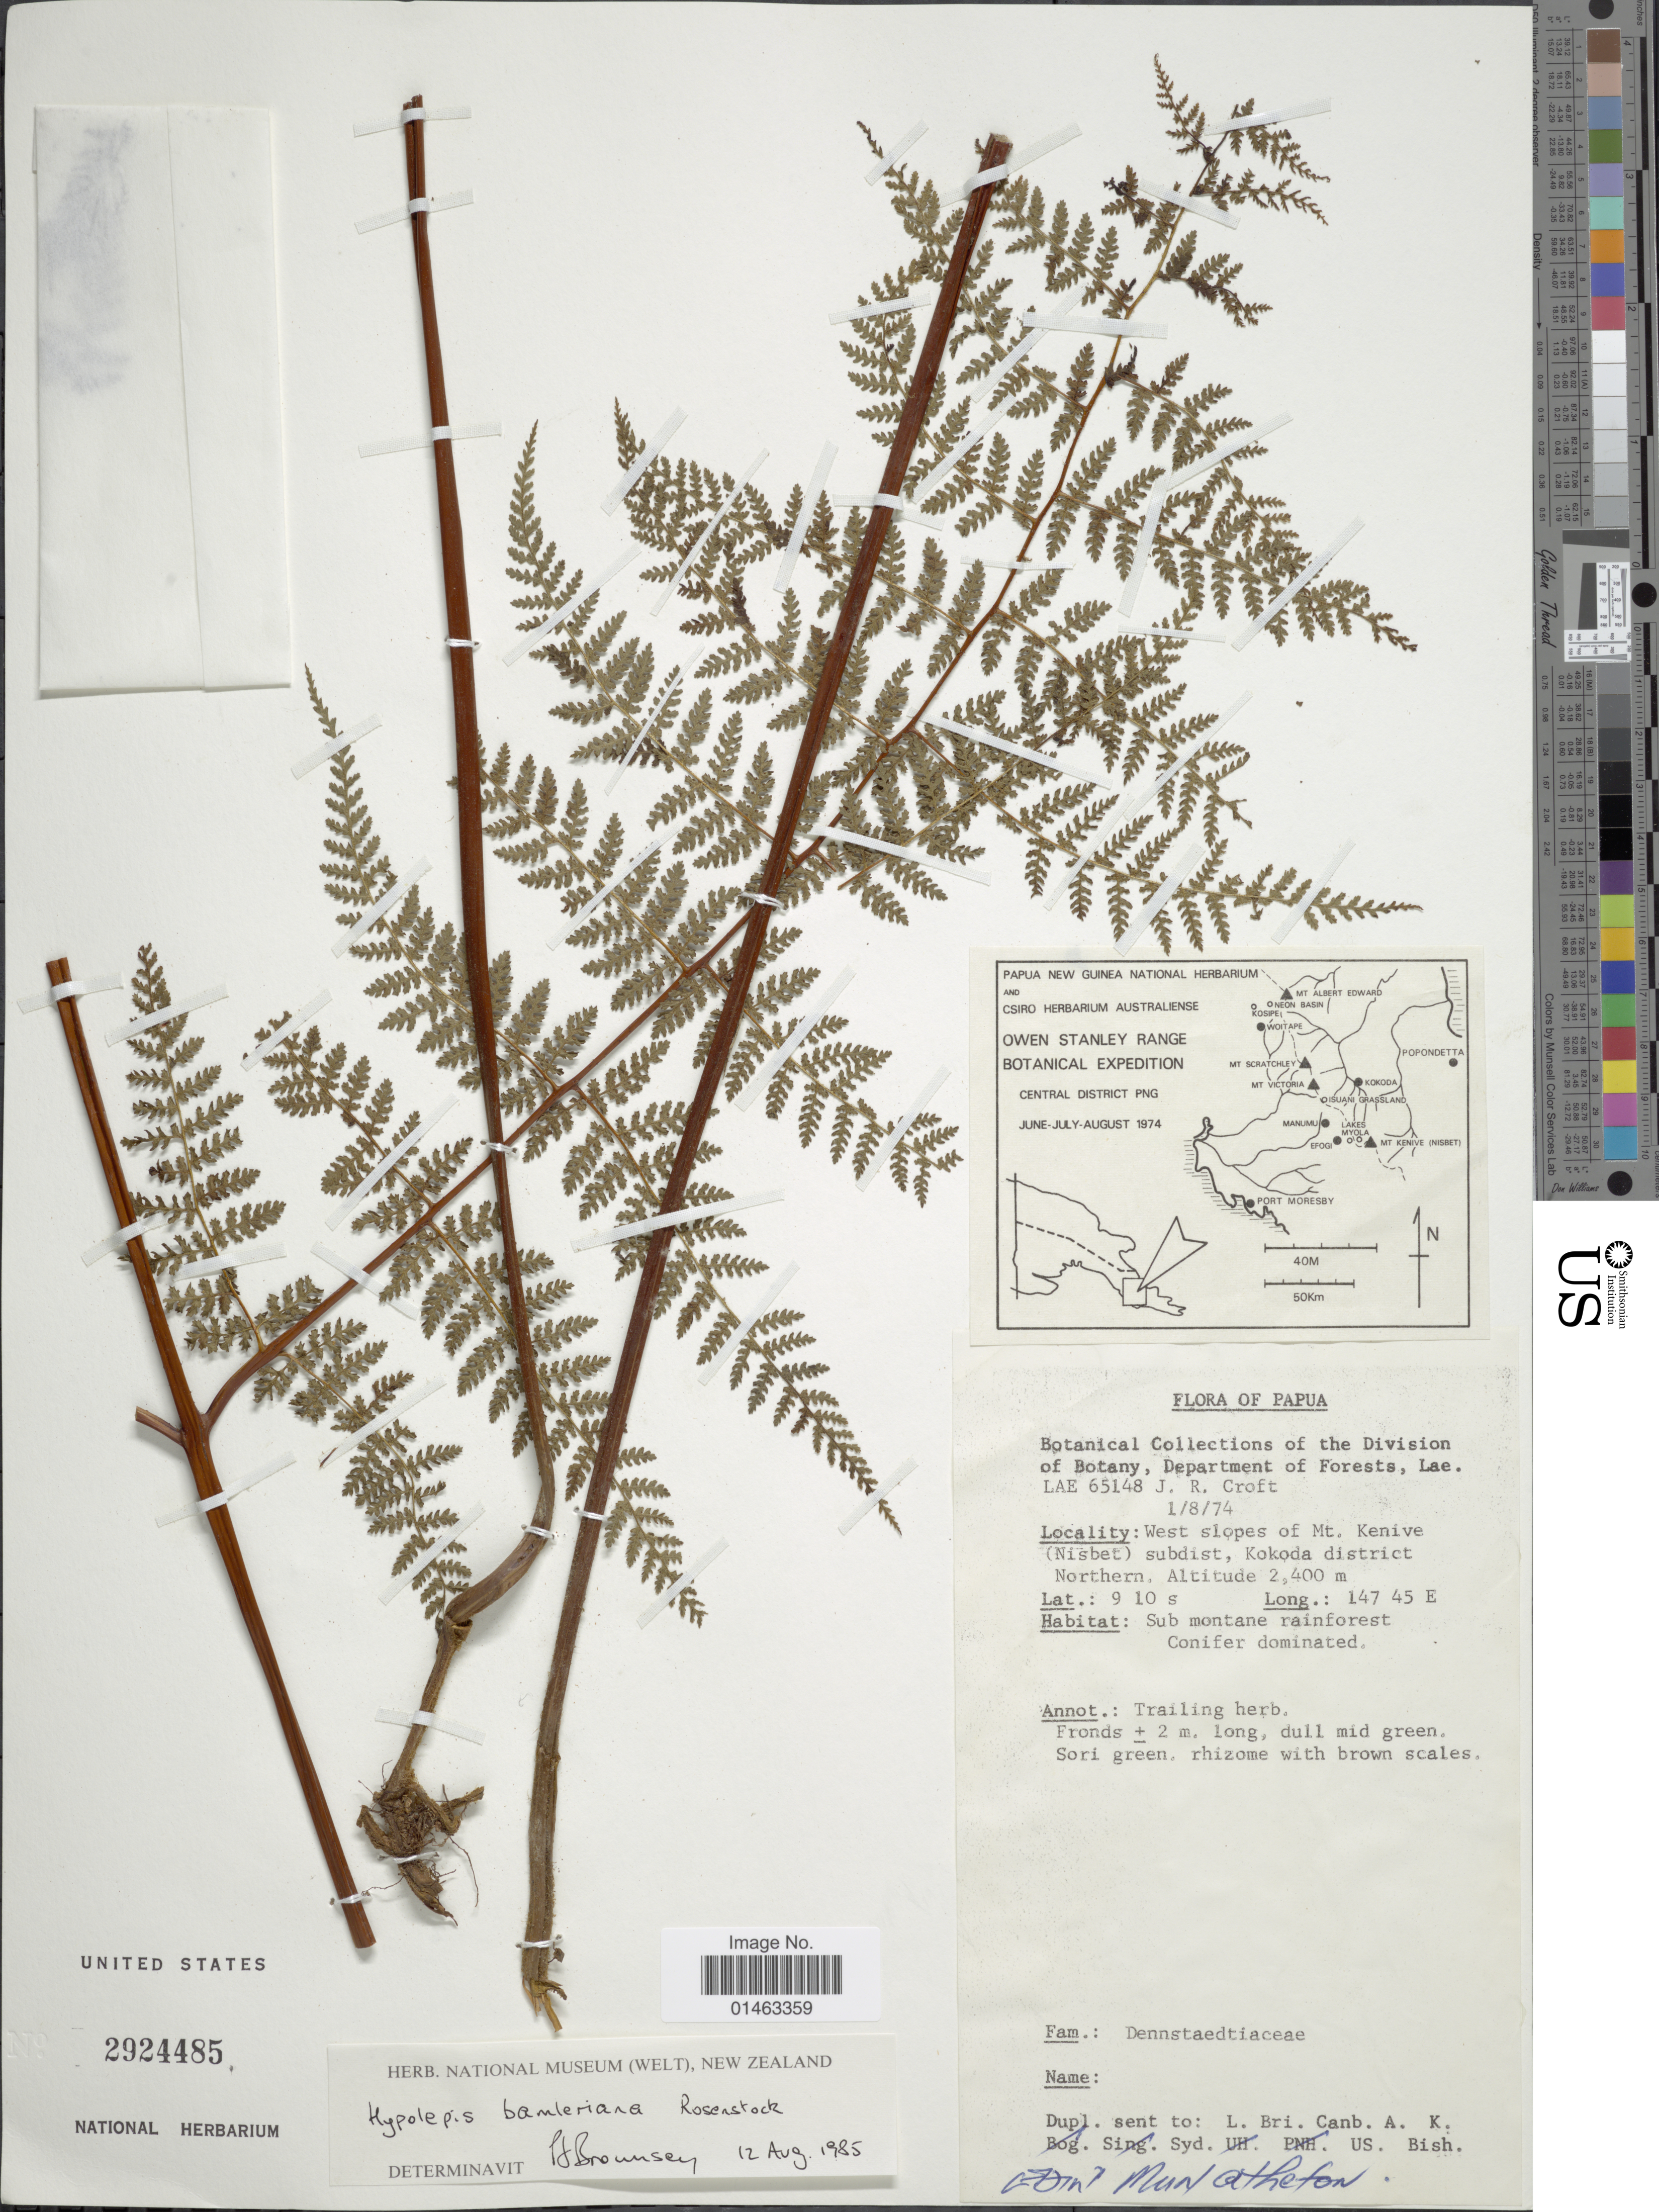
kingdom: Plantae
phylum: Tracheophyta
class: Polypodiopsida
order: Polypodiales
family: Dennstaedtiaceae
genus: Hypolepis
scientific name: Hypolepis bamleriana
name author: Rosenst.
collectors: J. R. Croft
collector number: LAE 65148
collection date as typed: Transcribed d/m/y: 1/8/74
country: Indonesia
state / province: Papua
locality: West slopes of Mt. Kenive (Nisbet) subdist., Kokoda district Northern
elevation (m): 2400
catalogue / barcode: US 2924485